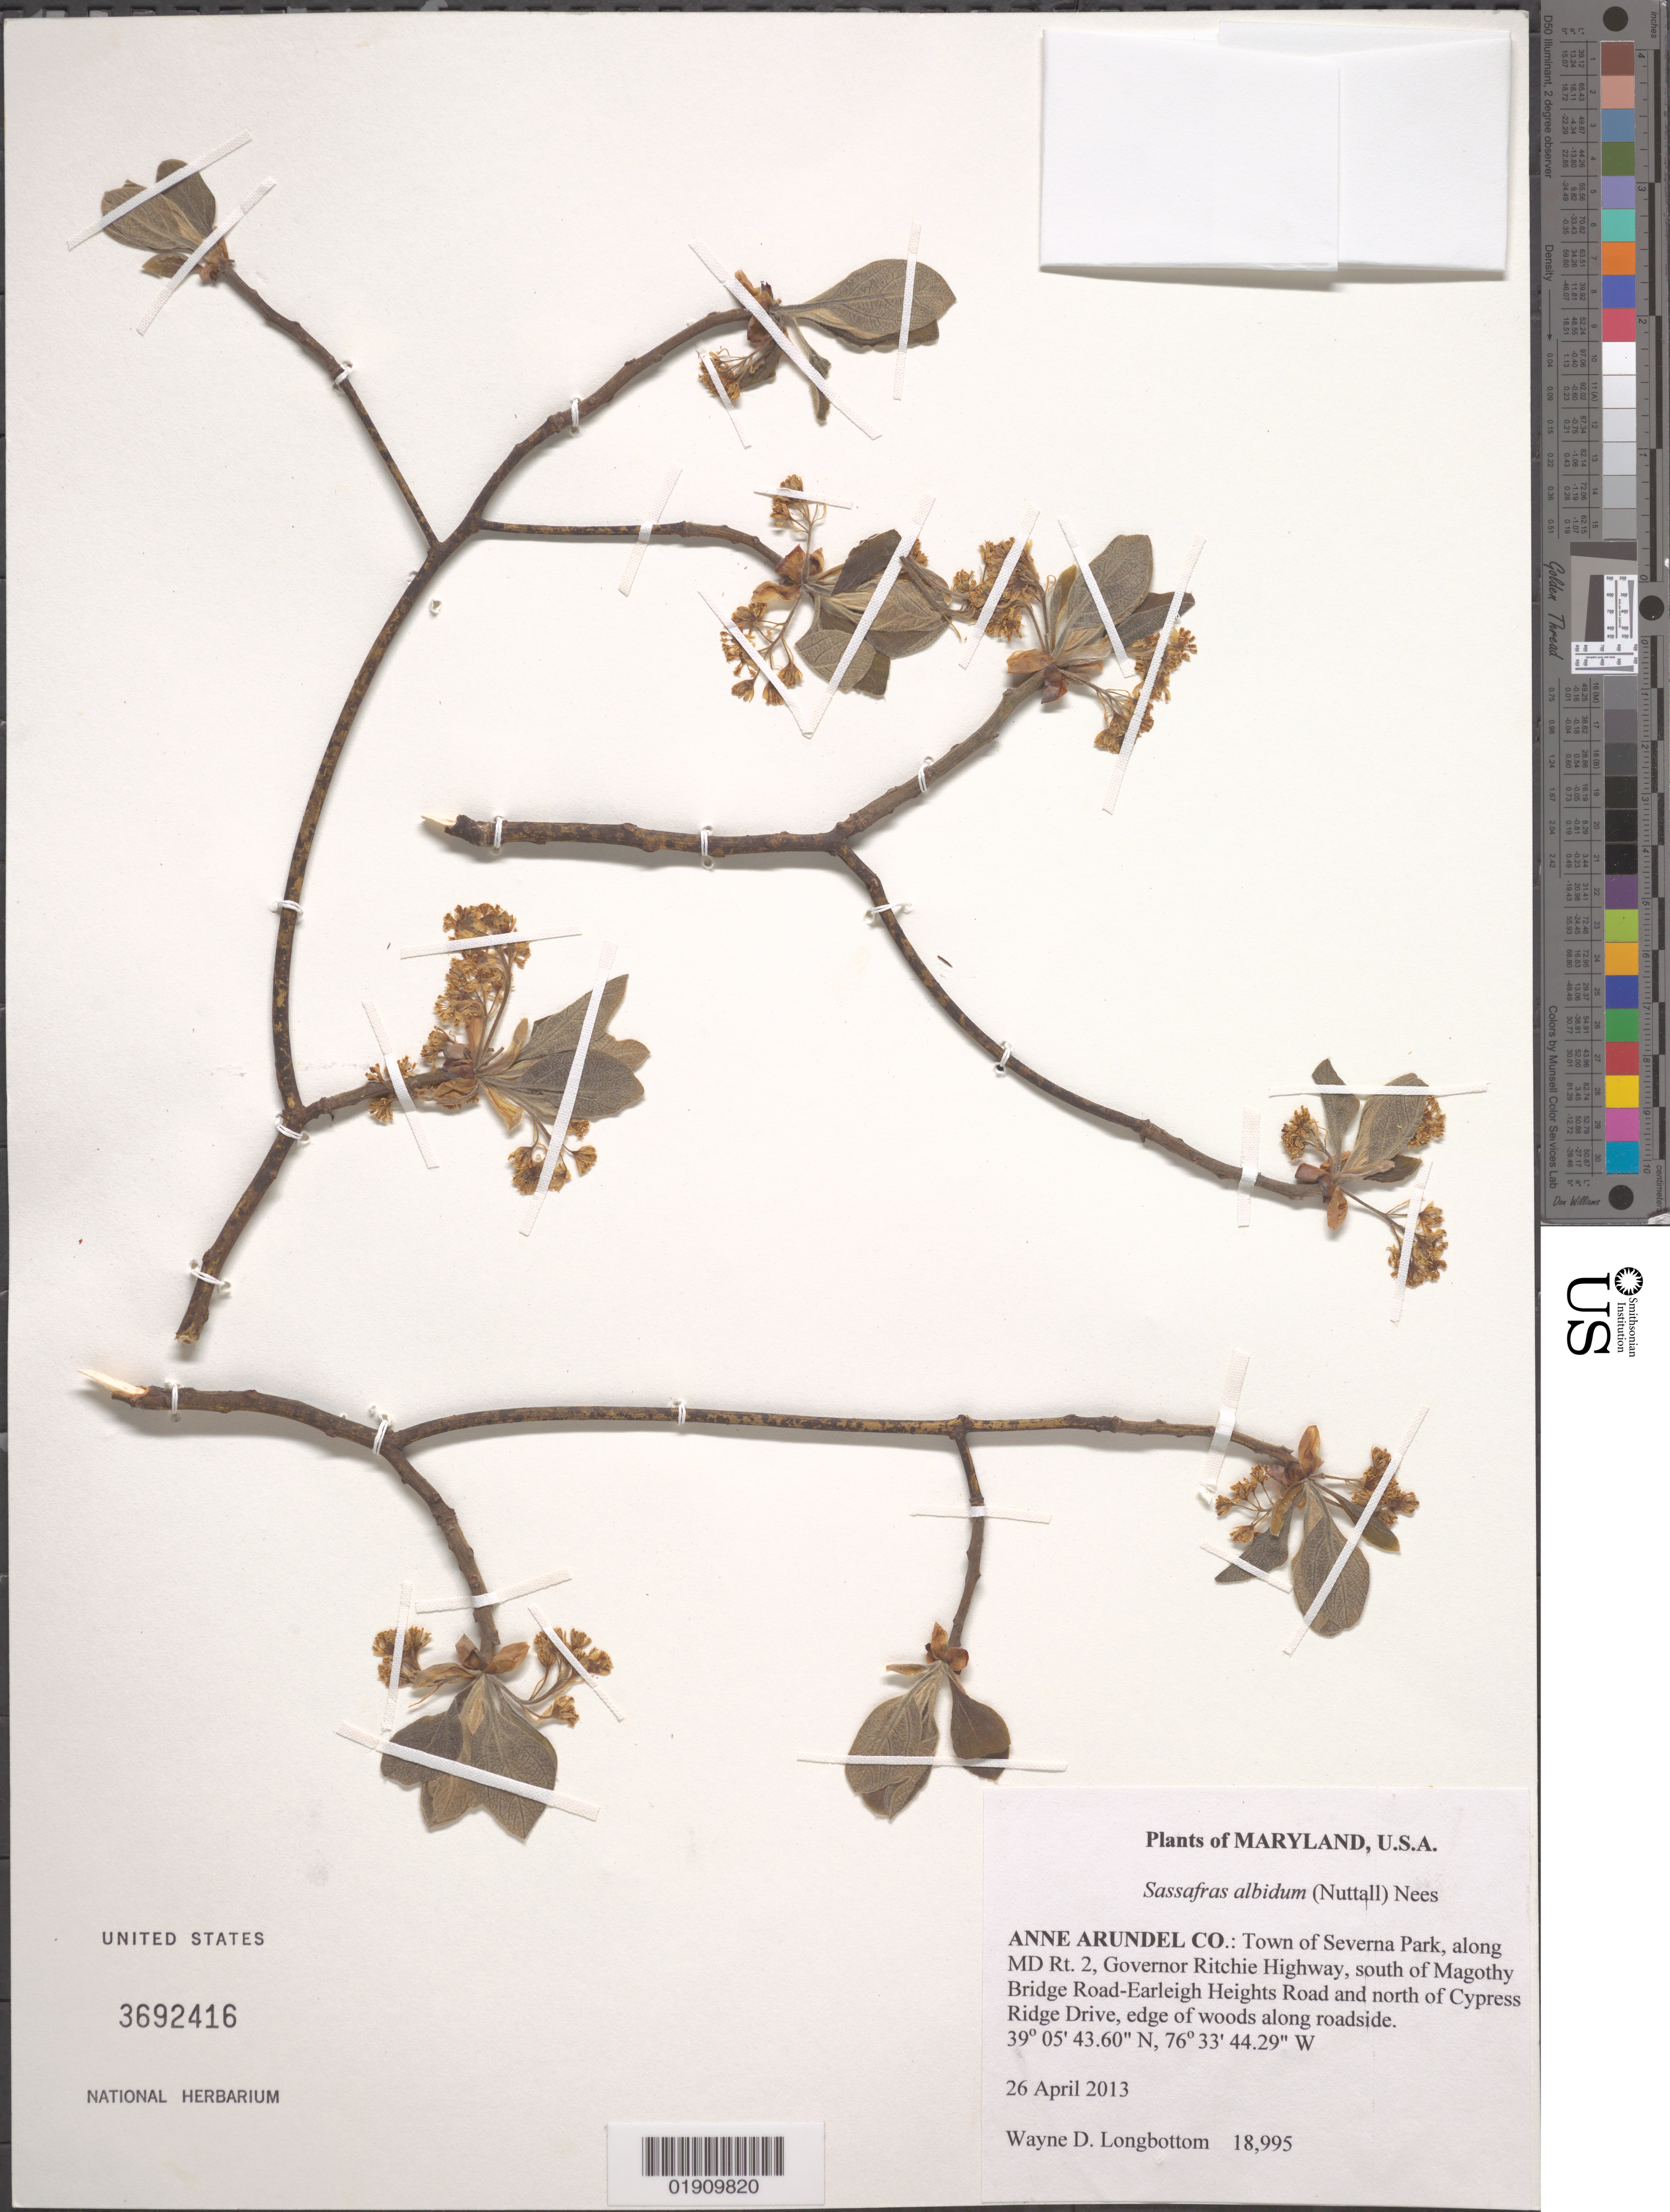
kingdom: Plantae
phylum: Tracheophyta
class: Magnoliopsida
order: Laurales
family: Lauraceae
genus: Sassafras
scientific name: Sassafras albidum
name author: (Nutt.) Nees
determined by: Longbottom, W. D.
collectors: W. D. Longbottom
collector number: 18995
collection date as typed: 26 April 2013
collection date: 2013-04-26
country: United States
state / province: Maryland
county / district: Anne Arundel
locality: town of Severna Park, along MD Rt. 2, Govenor Ritchie Highway, south of magothy Bridge Road-Earleigh Heights Road and north of Cypress Ridge Drive, edge of woods along roadside.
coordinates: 39°05'43.60" N, 76°33'44.29"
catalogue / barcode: US 3692416